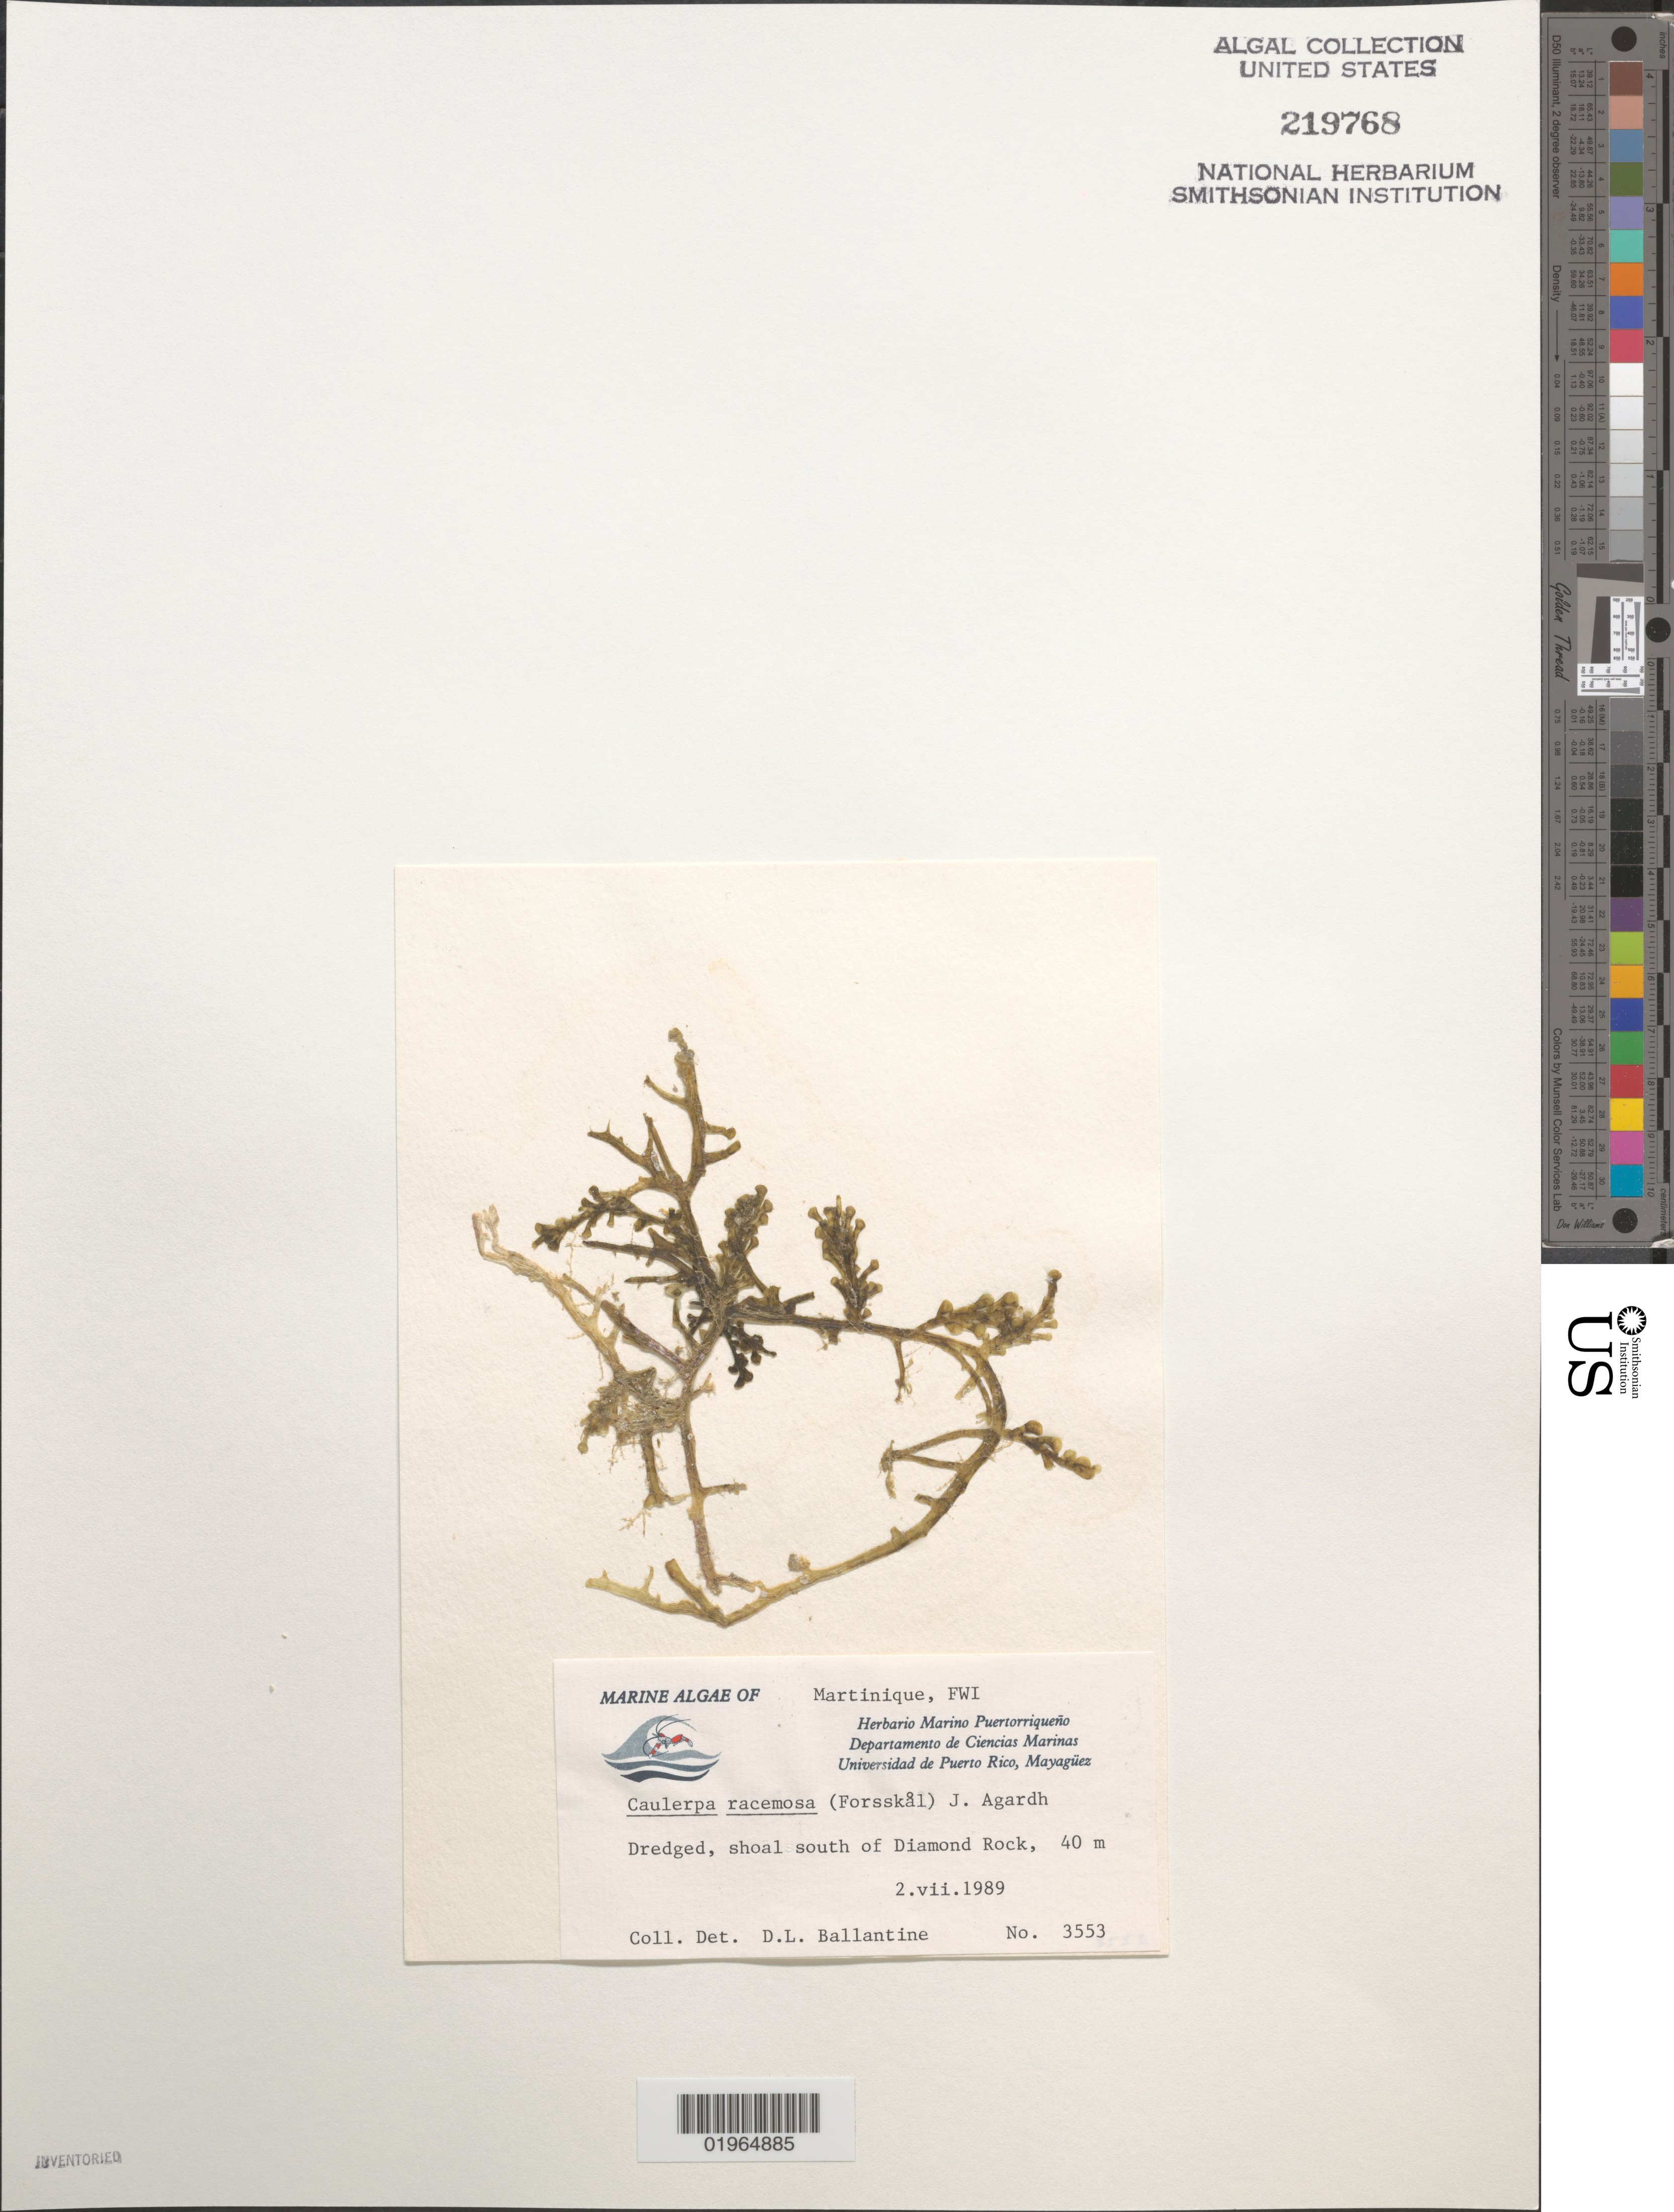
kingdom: Plantae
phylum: Chlorophyta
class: Ulvophyceae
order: Bryopsidales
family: Caulerpaceae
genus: Caulerpa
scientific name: Caulerpa racemosa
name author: (Forssk.) J. Agardh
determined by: Ballantine, D. L.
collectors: D.L. Ballantine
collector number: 3553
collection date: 1989-07-02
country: Martinique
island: Martinique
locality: Dredged, shoal south of Diamond Rock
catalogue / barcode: US 219768